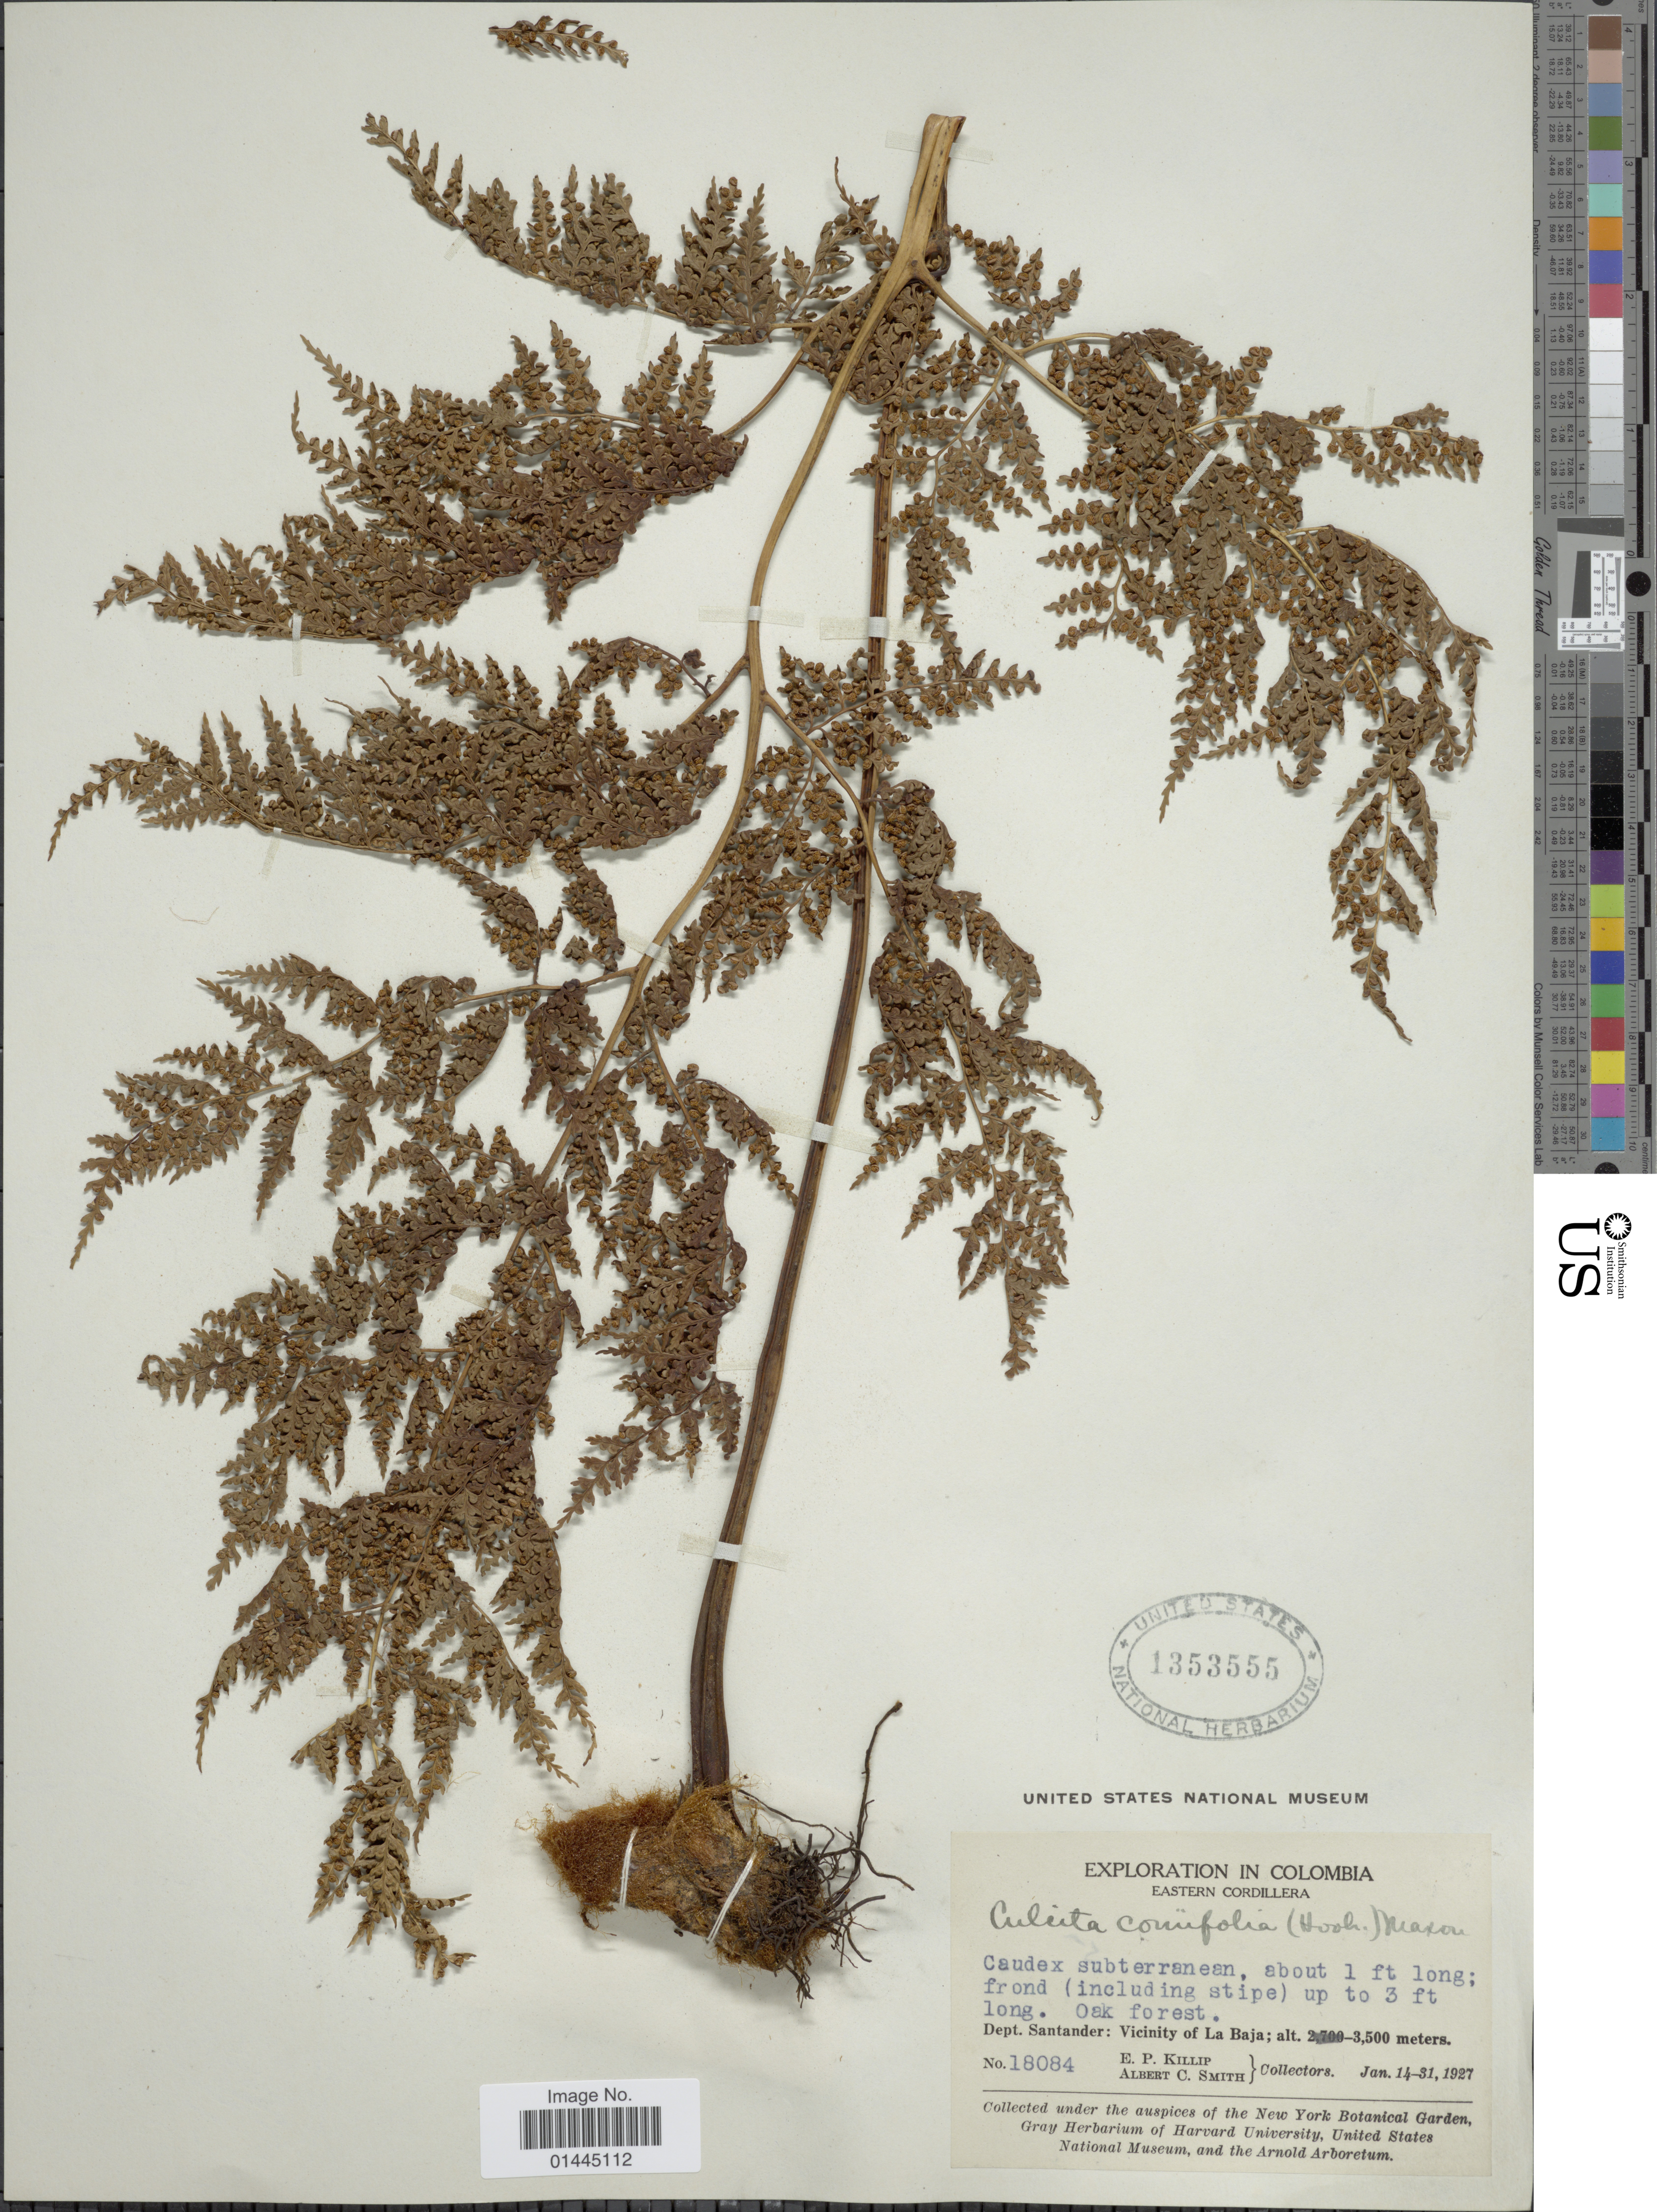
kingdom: Plantae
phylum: Tracheophyta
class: Polypodiopsida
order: Cyatheales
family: Culcitaceae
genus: Culcita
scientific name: Culcita coniifolia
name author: (Hook.) Maxon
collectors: E. P. Killip & A. C. Smith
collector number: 18084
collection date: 1927-01-14/1927-01-31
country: Colombia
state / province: Santander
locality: Eastern Cordillera, Vicinity of La Baja.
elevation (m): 3500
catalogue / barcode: US 1353555